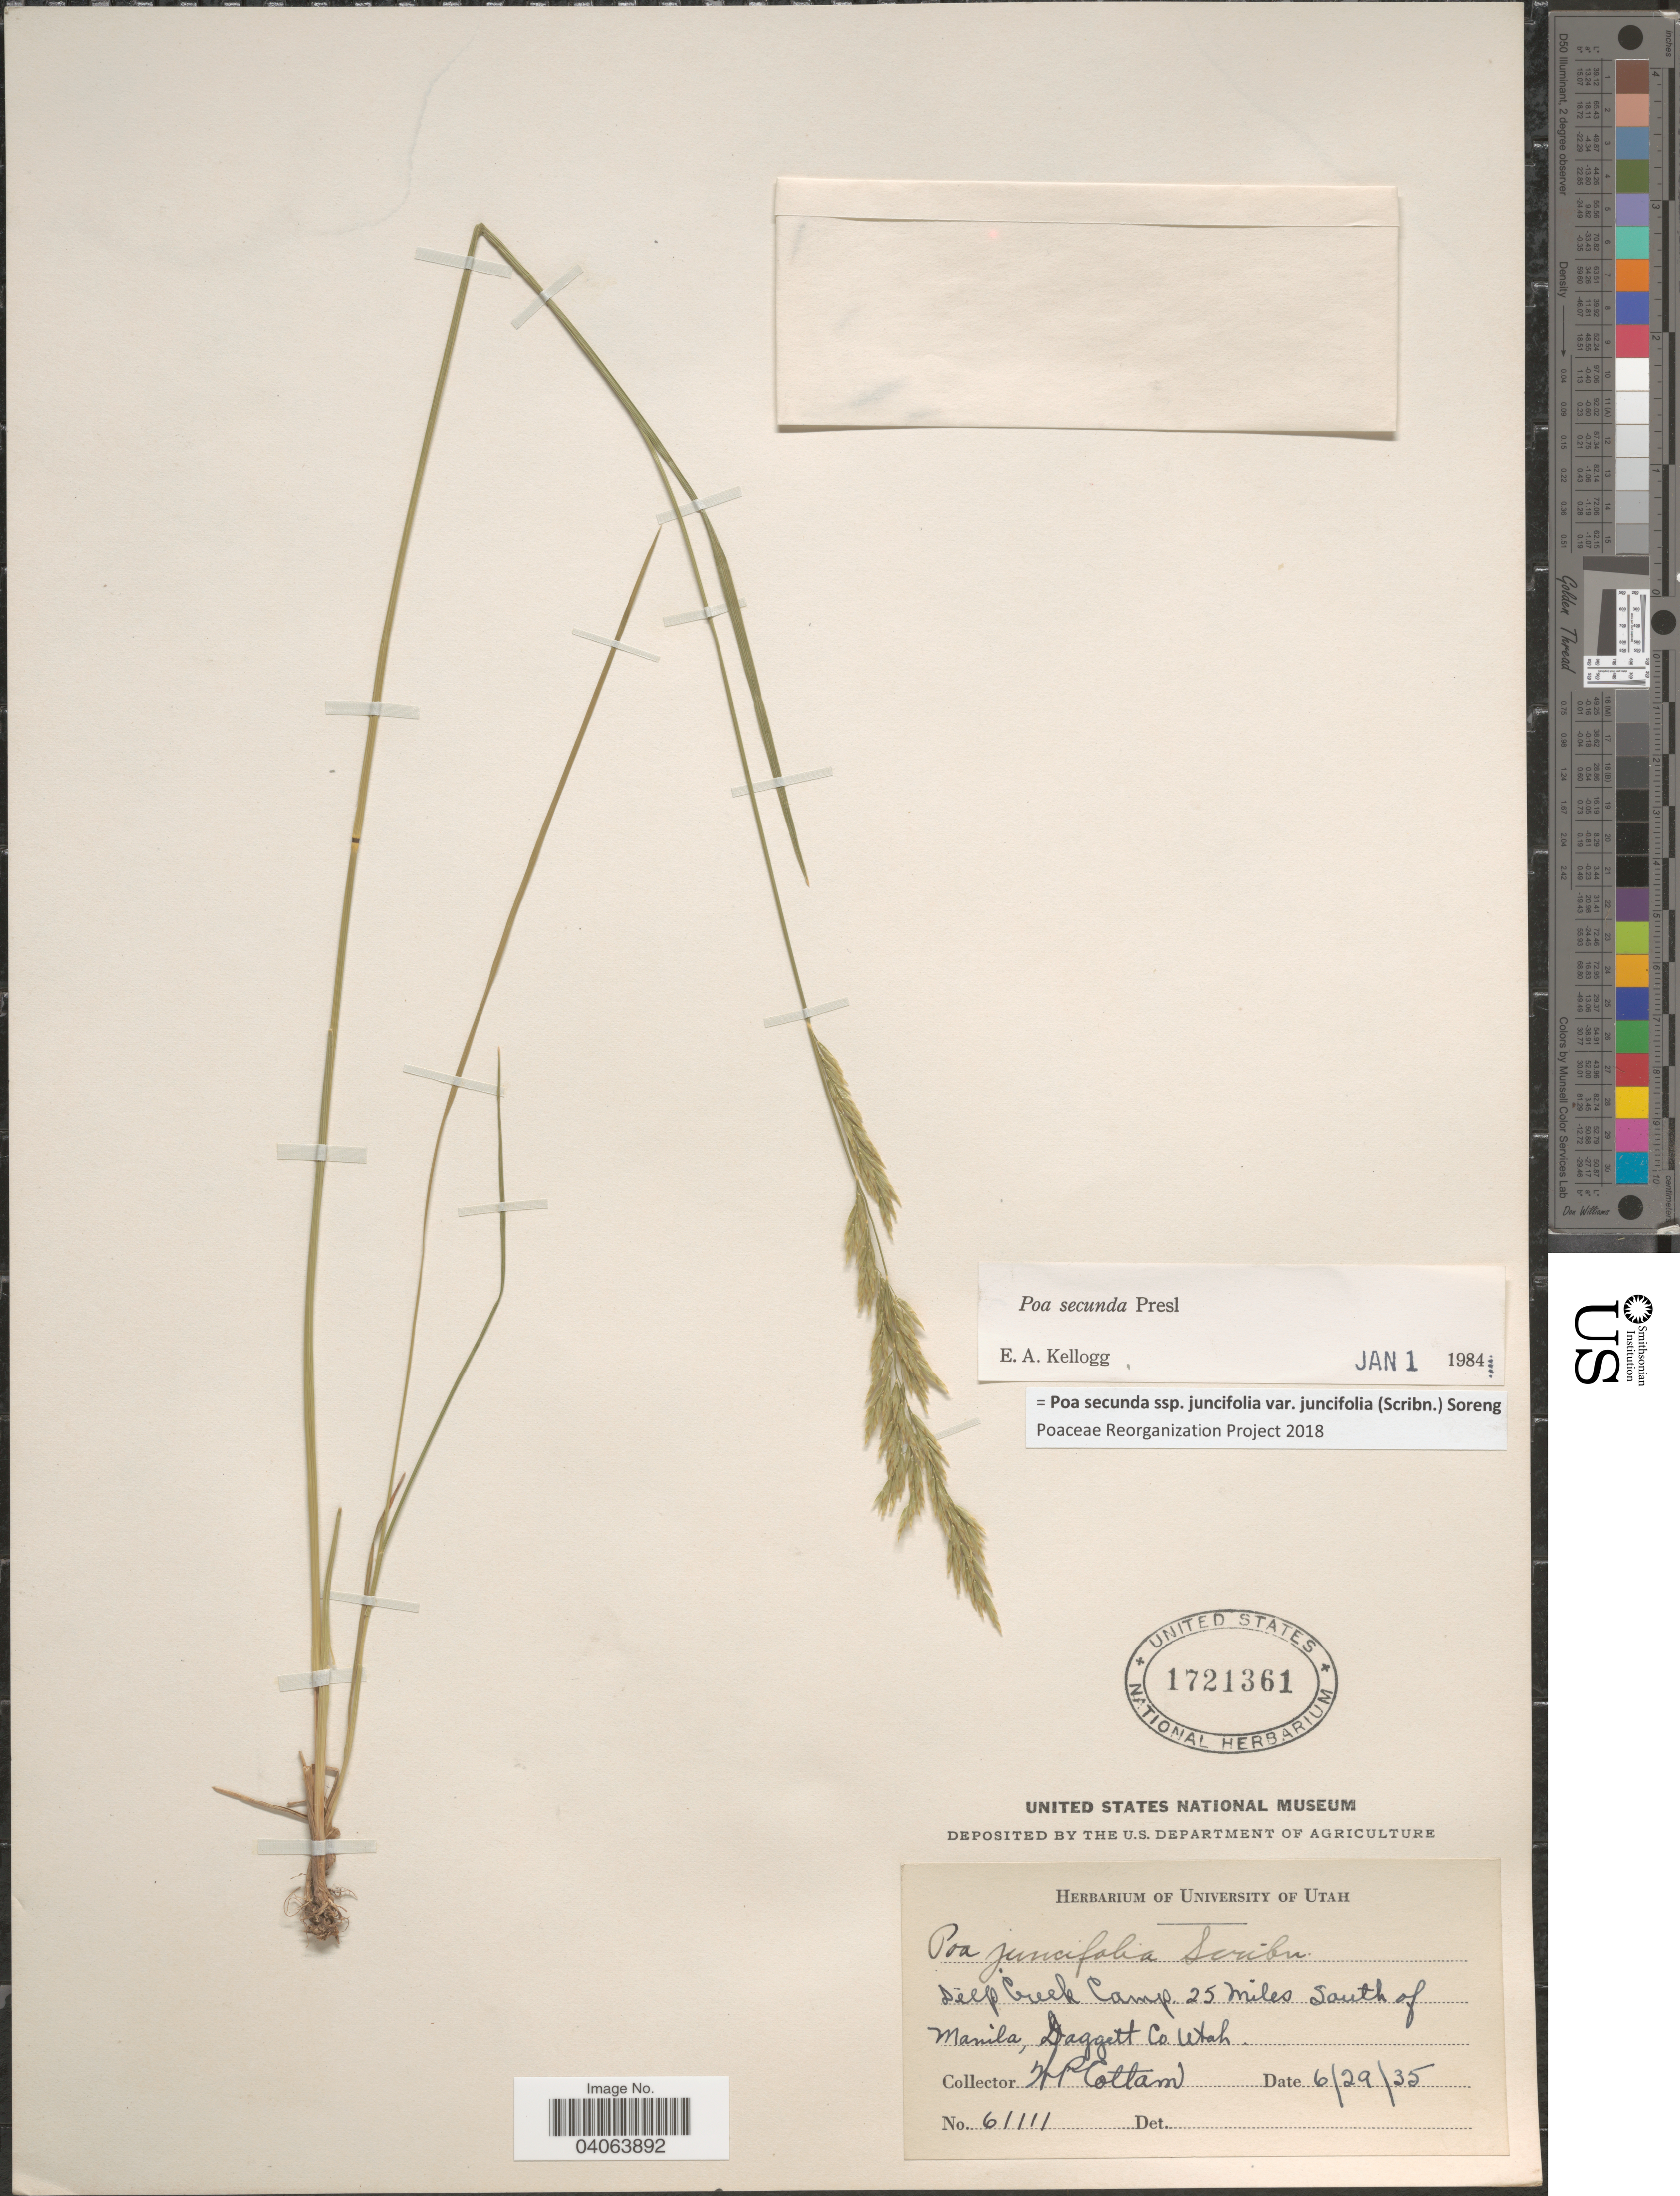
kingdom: Plantae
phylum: Tracheophyta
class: Liliopsida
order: Poales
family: Poaceae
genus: Poa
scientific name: Poa secunda subsp. juncifolia var. juncifolia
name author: (Scribn.) Soreng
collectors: W. Cottam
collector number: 6111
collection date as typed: Transcribed d/m/y: 29/6/35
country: United States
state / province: Utah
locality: Deep Creek Camp. 25 miles South of Manila, Daggett Co.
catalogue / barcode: US 1721361